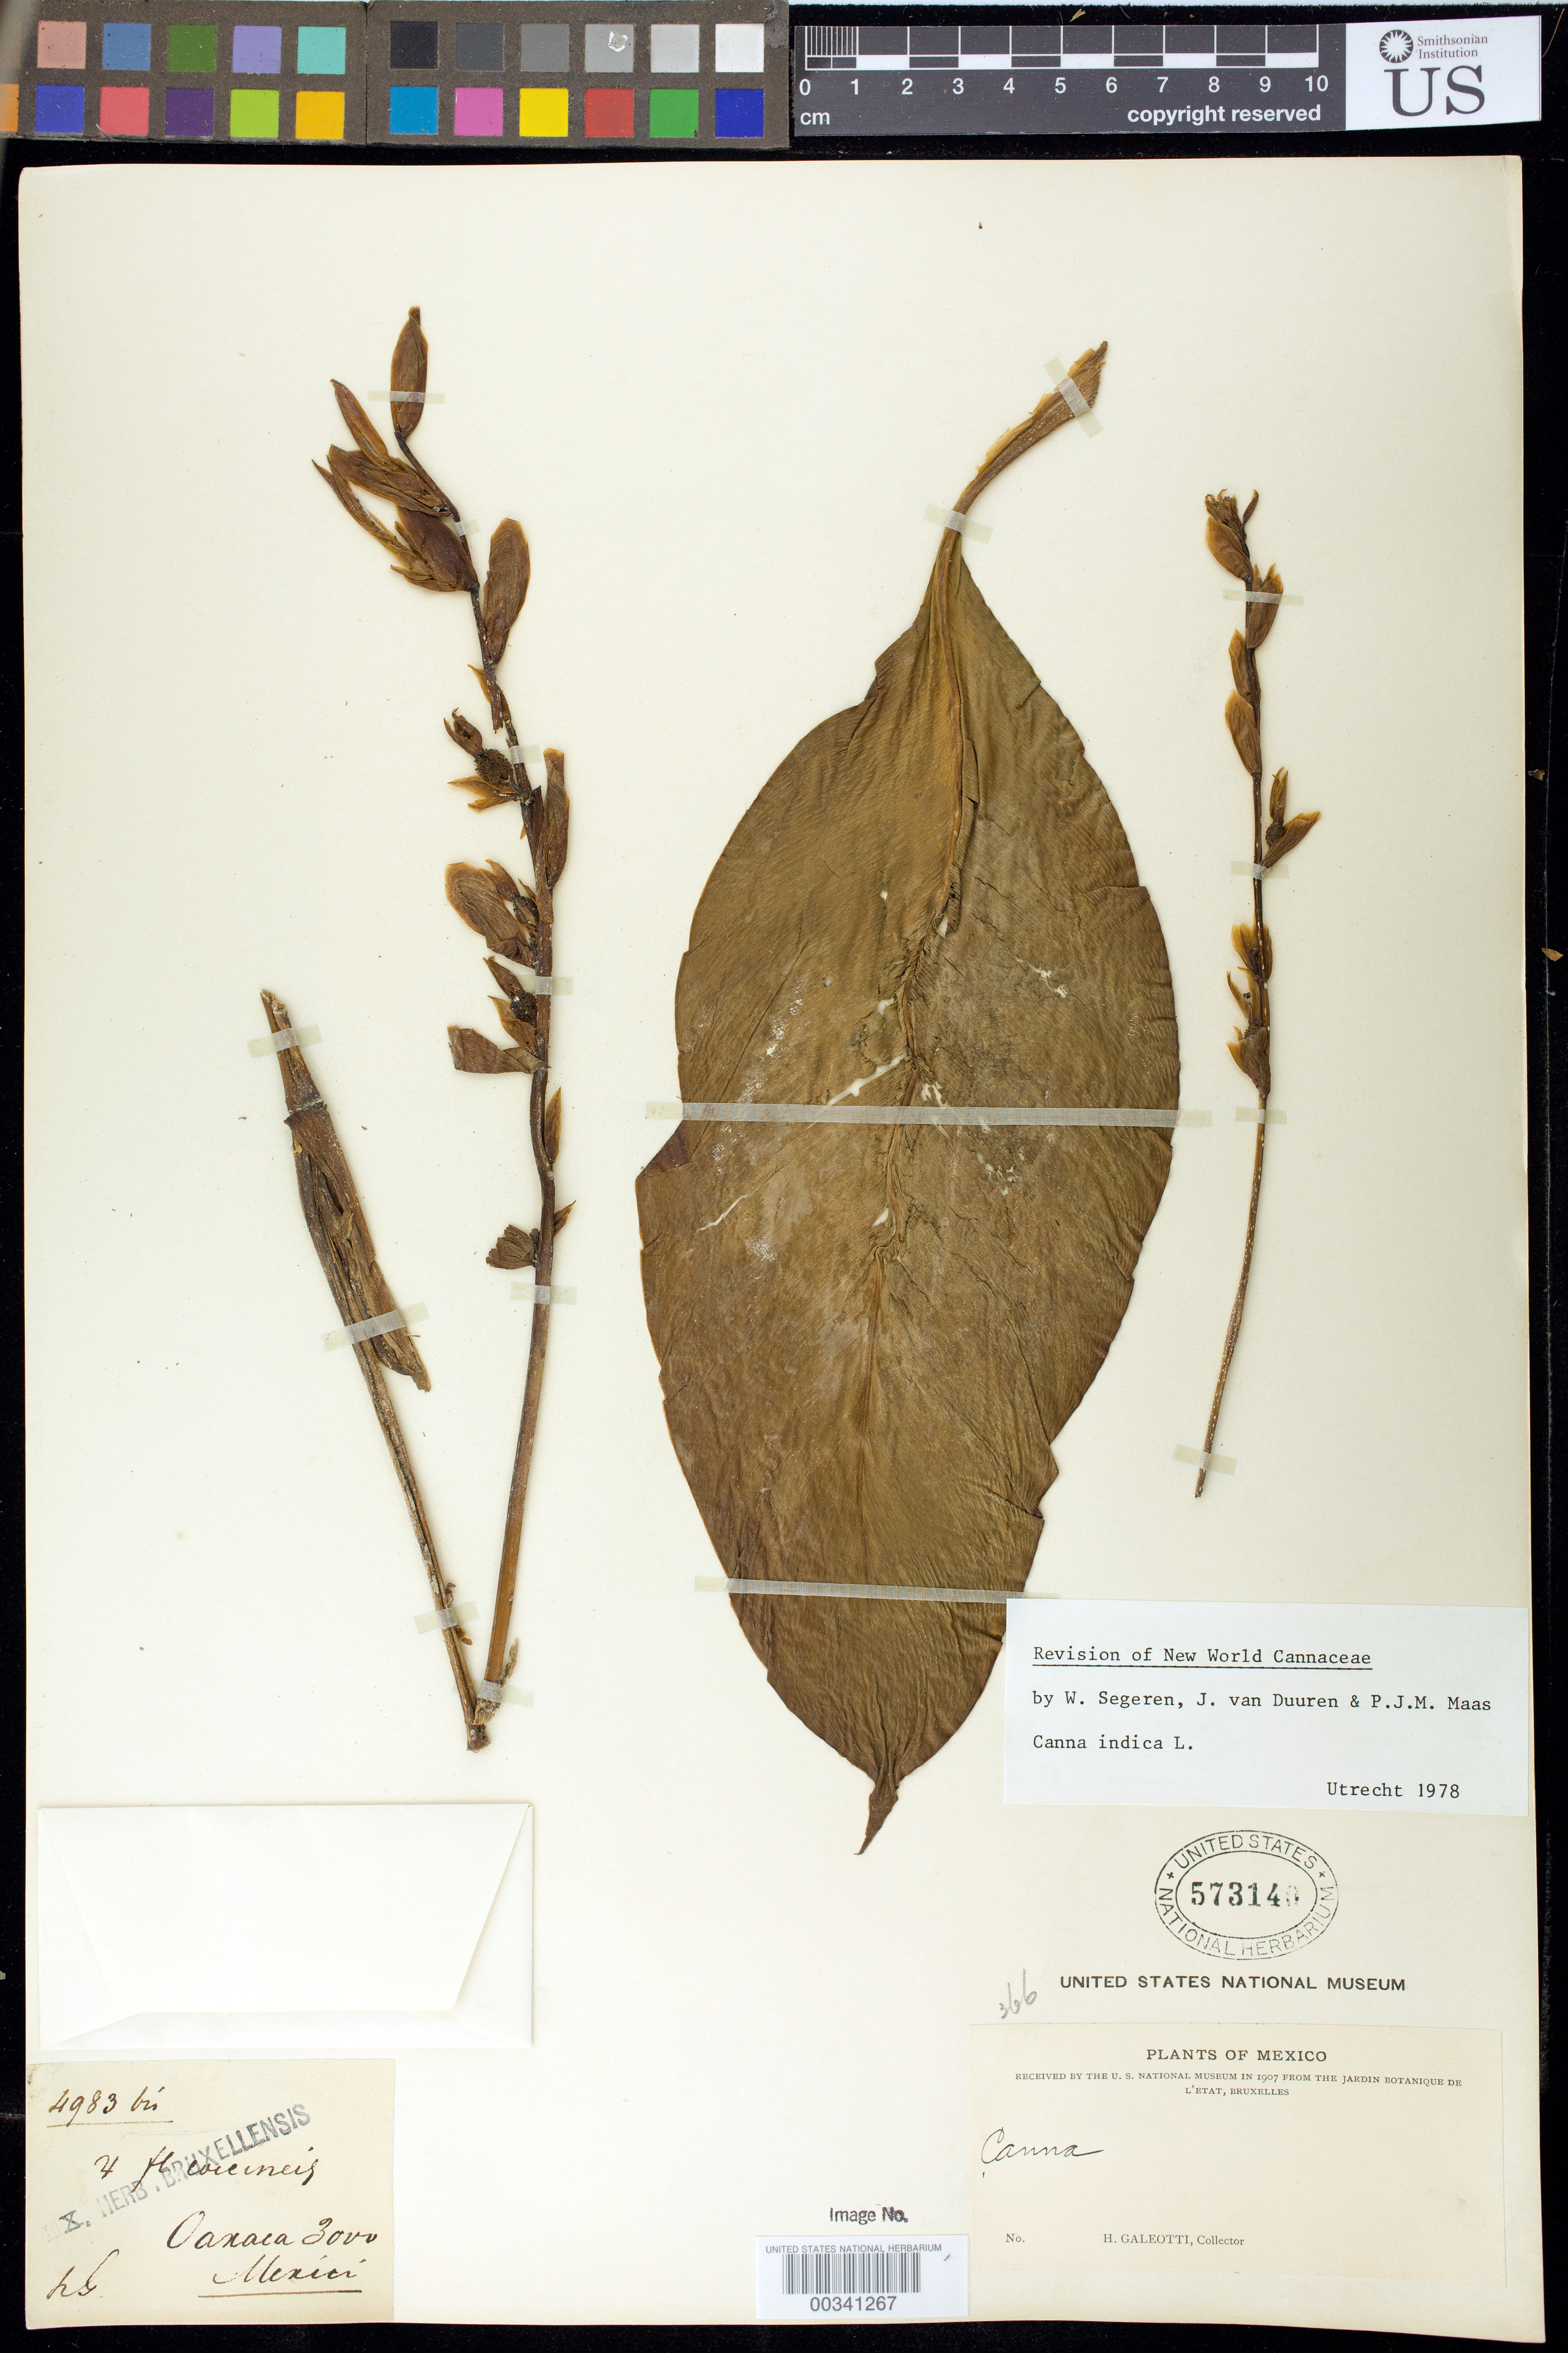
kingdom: Plantae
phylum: Tracheophyta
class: Liliopsida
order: Zingiberales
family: Cannaceae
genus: Canna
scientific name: Canna indica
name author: L.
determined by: Segeren, W.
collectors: H. G. Galeotti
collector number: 4983 Bis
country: Mexico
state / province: Oaxaca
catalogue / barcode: US 573140